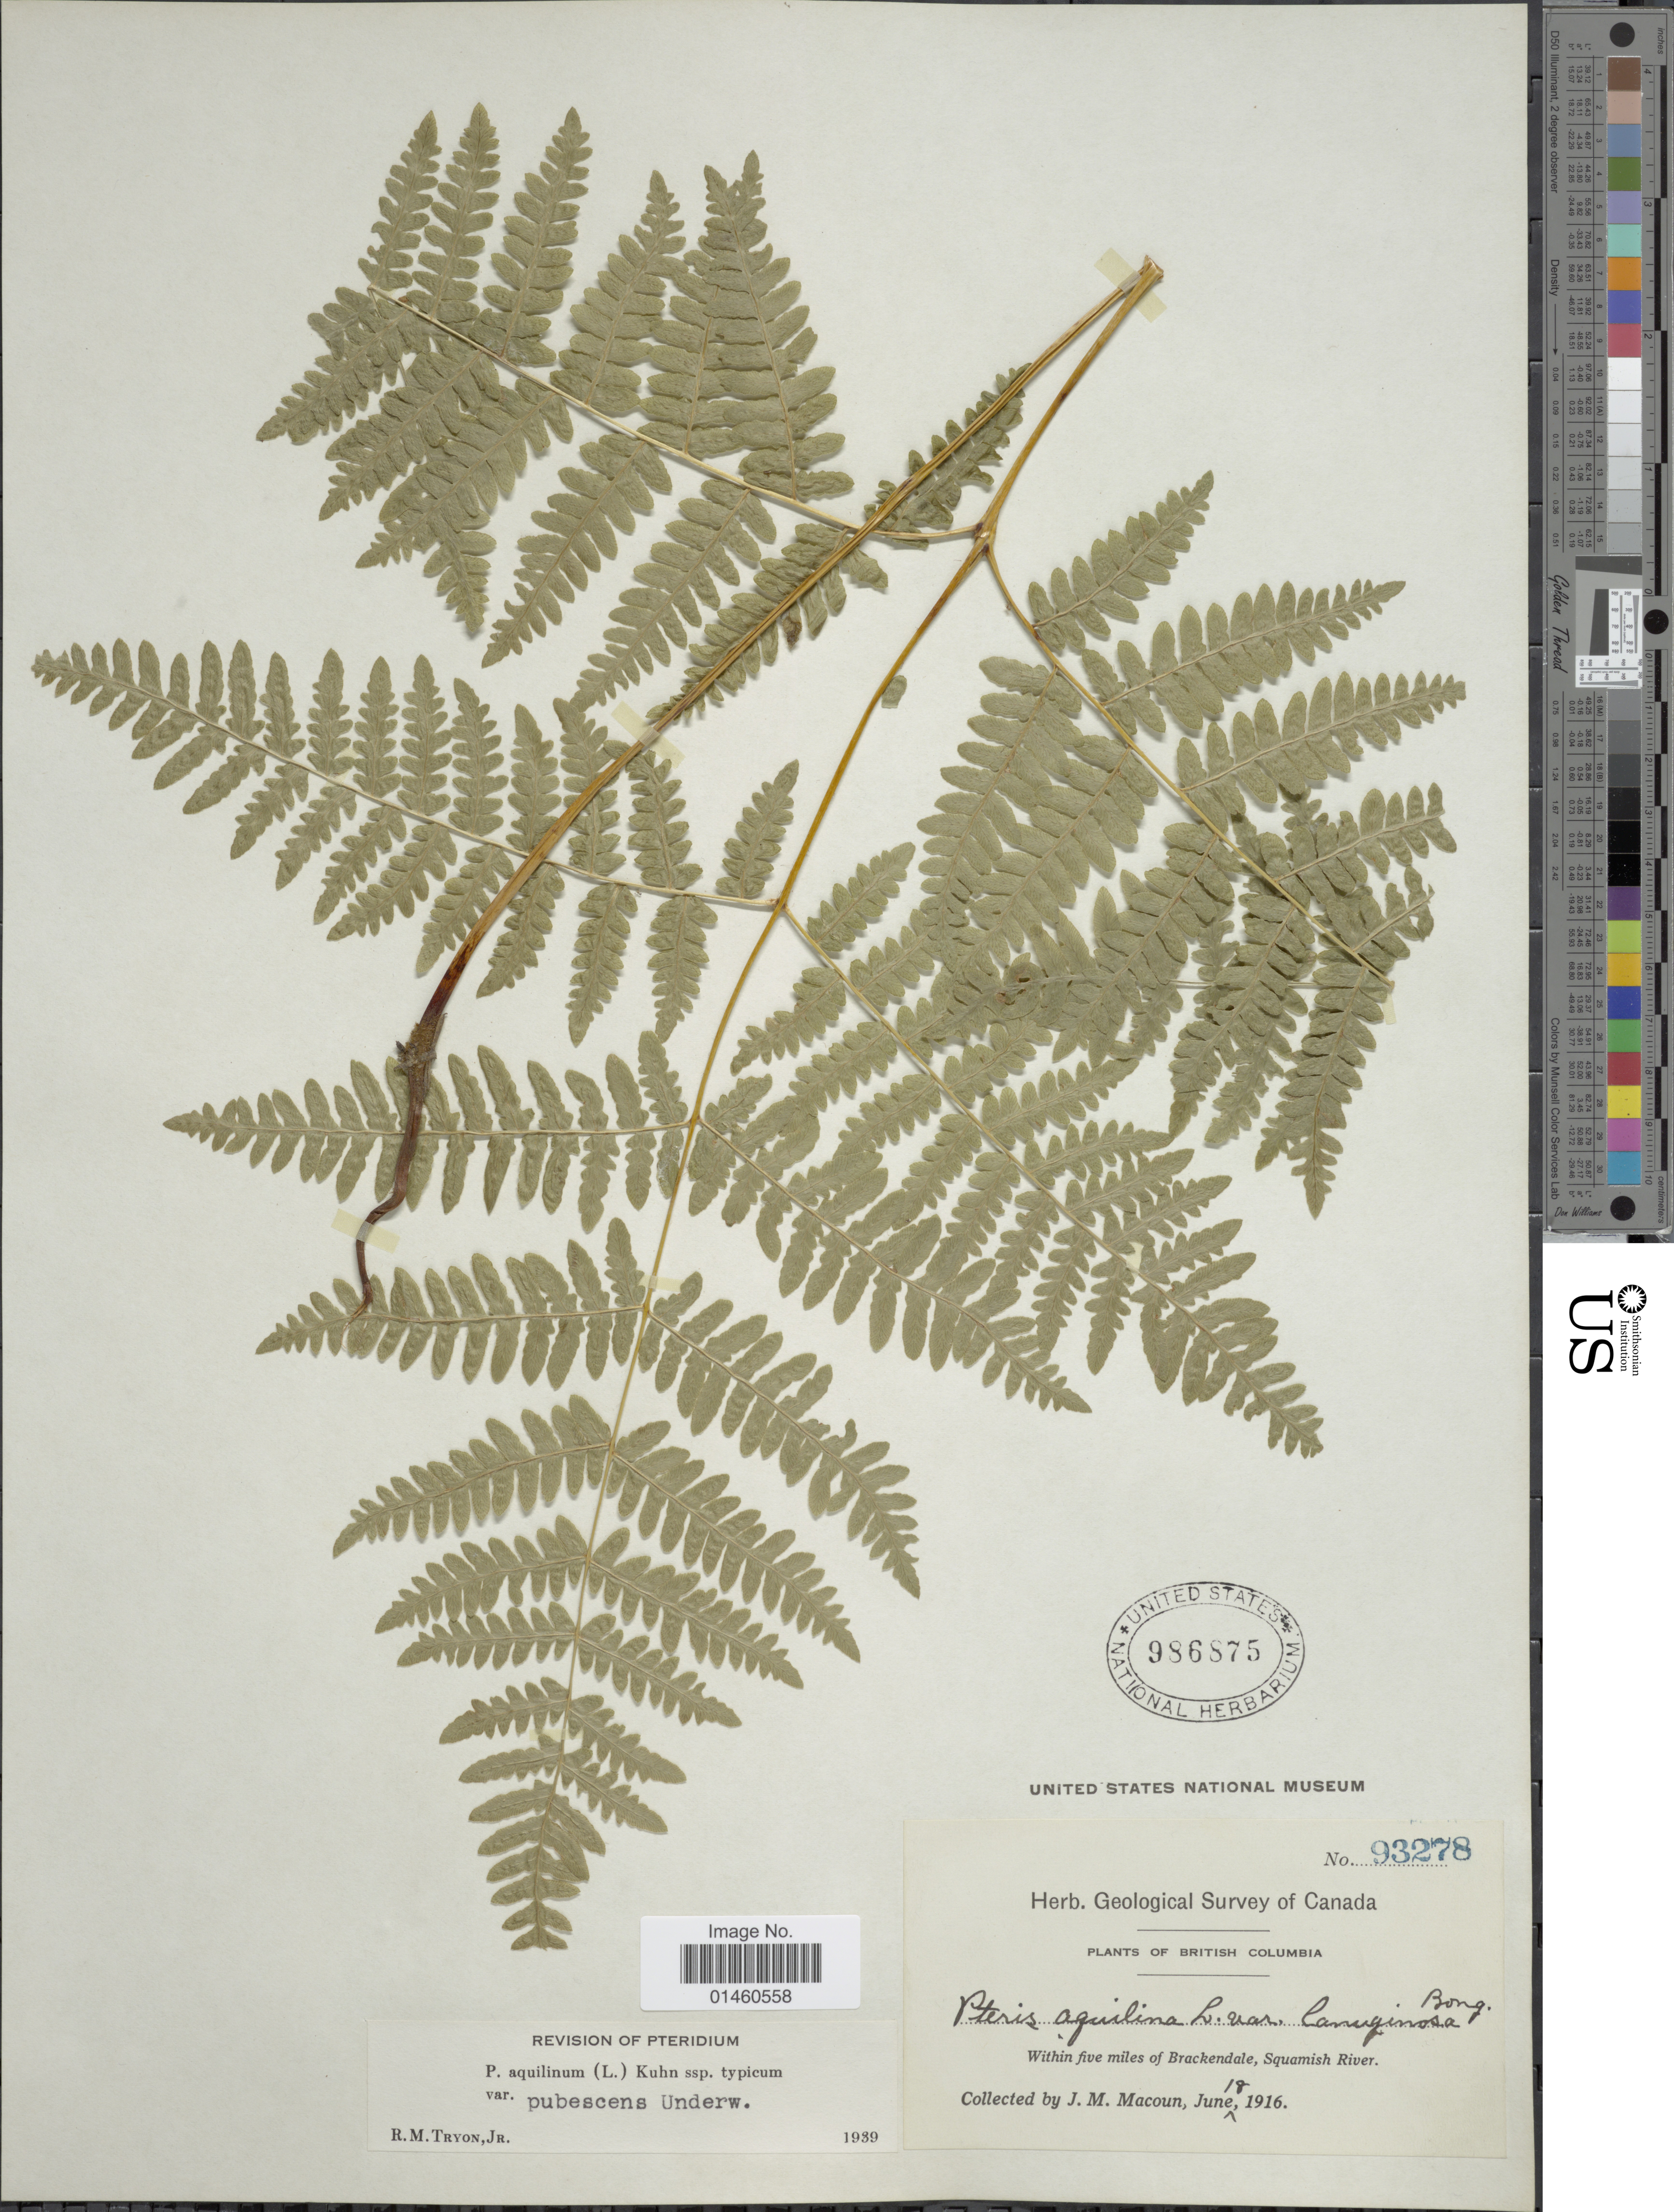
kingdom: Plantae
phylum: Tracheophyta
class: Polypodiopsida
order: Polypodiales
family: Dennstaedtiaceae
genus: Pteridium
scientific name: Pteridium pubescens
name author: (Underw.) Christenh.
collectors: J. M. Macoun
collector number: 93278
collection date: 1916-06-18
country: Canada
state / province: British Columbia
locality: Within five miles of Brackendale, Squamish River.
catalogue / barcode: US 986875